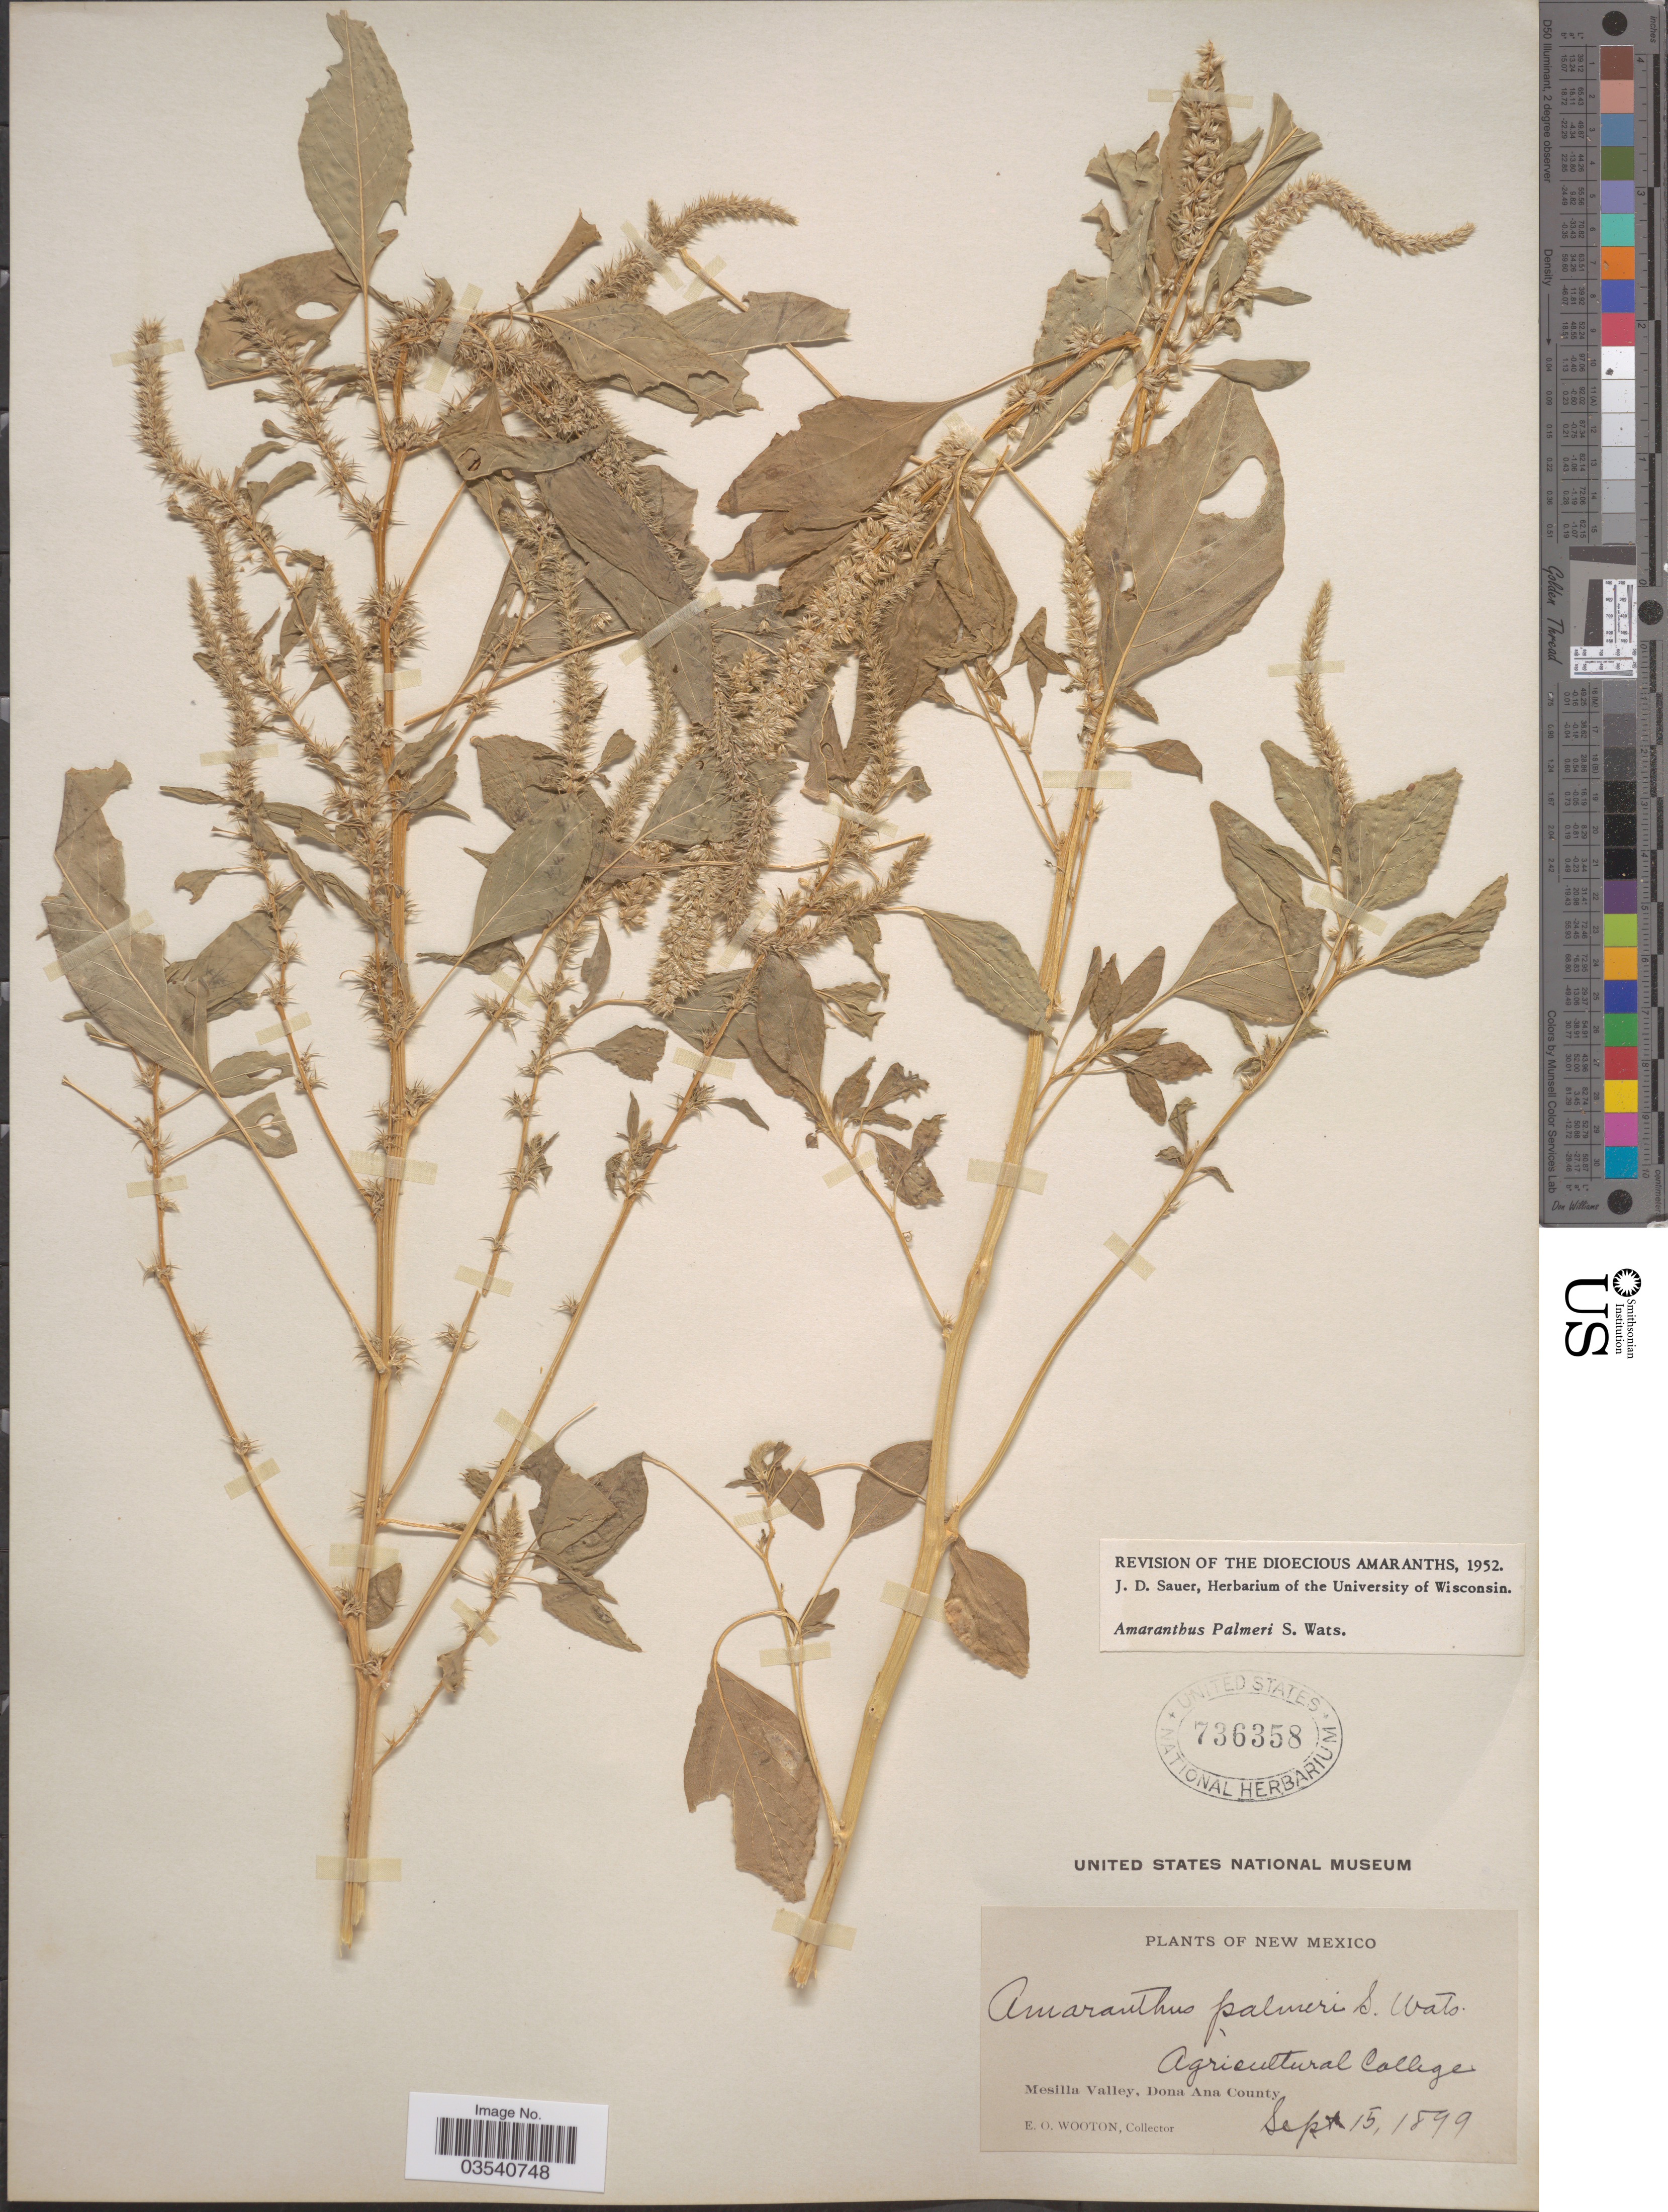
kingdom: Plantae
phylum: Tracheophyta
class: Magnoliopsida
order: Caryophyllales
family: Amaranthaceae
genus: Amaranthus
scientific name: Amaranthus palmeri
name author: S. Watson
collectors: E. O. Wooton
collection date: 1899-09-15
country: United States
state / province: New Mexico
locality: Agricultural College. Mesilla Valley, Dona Ana County.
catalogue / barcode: US 736358